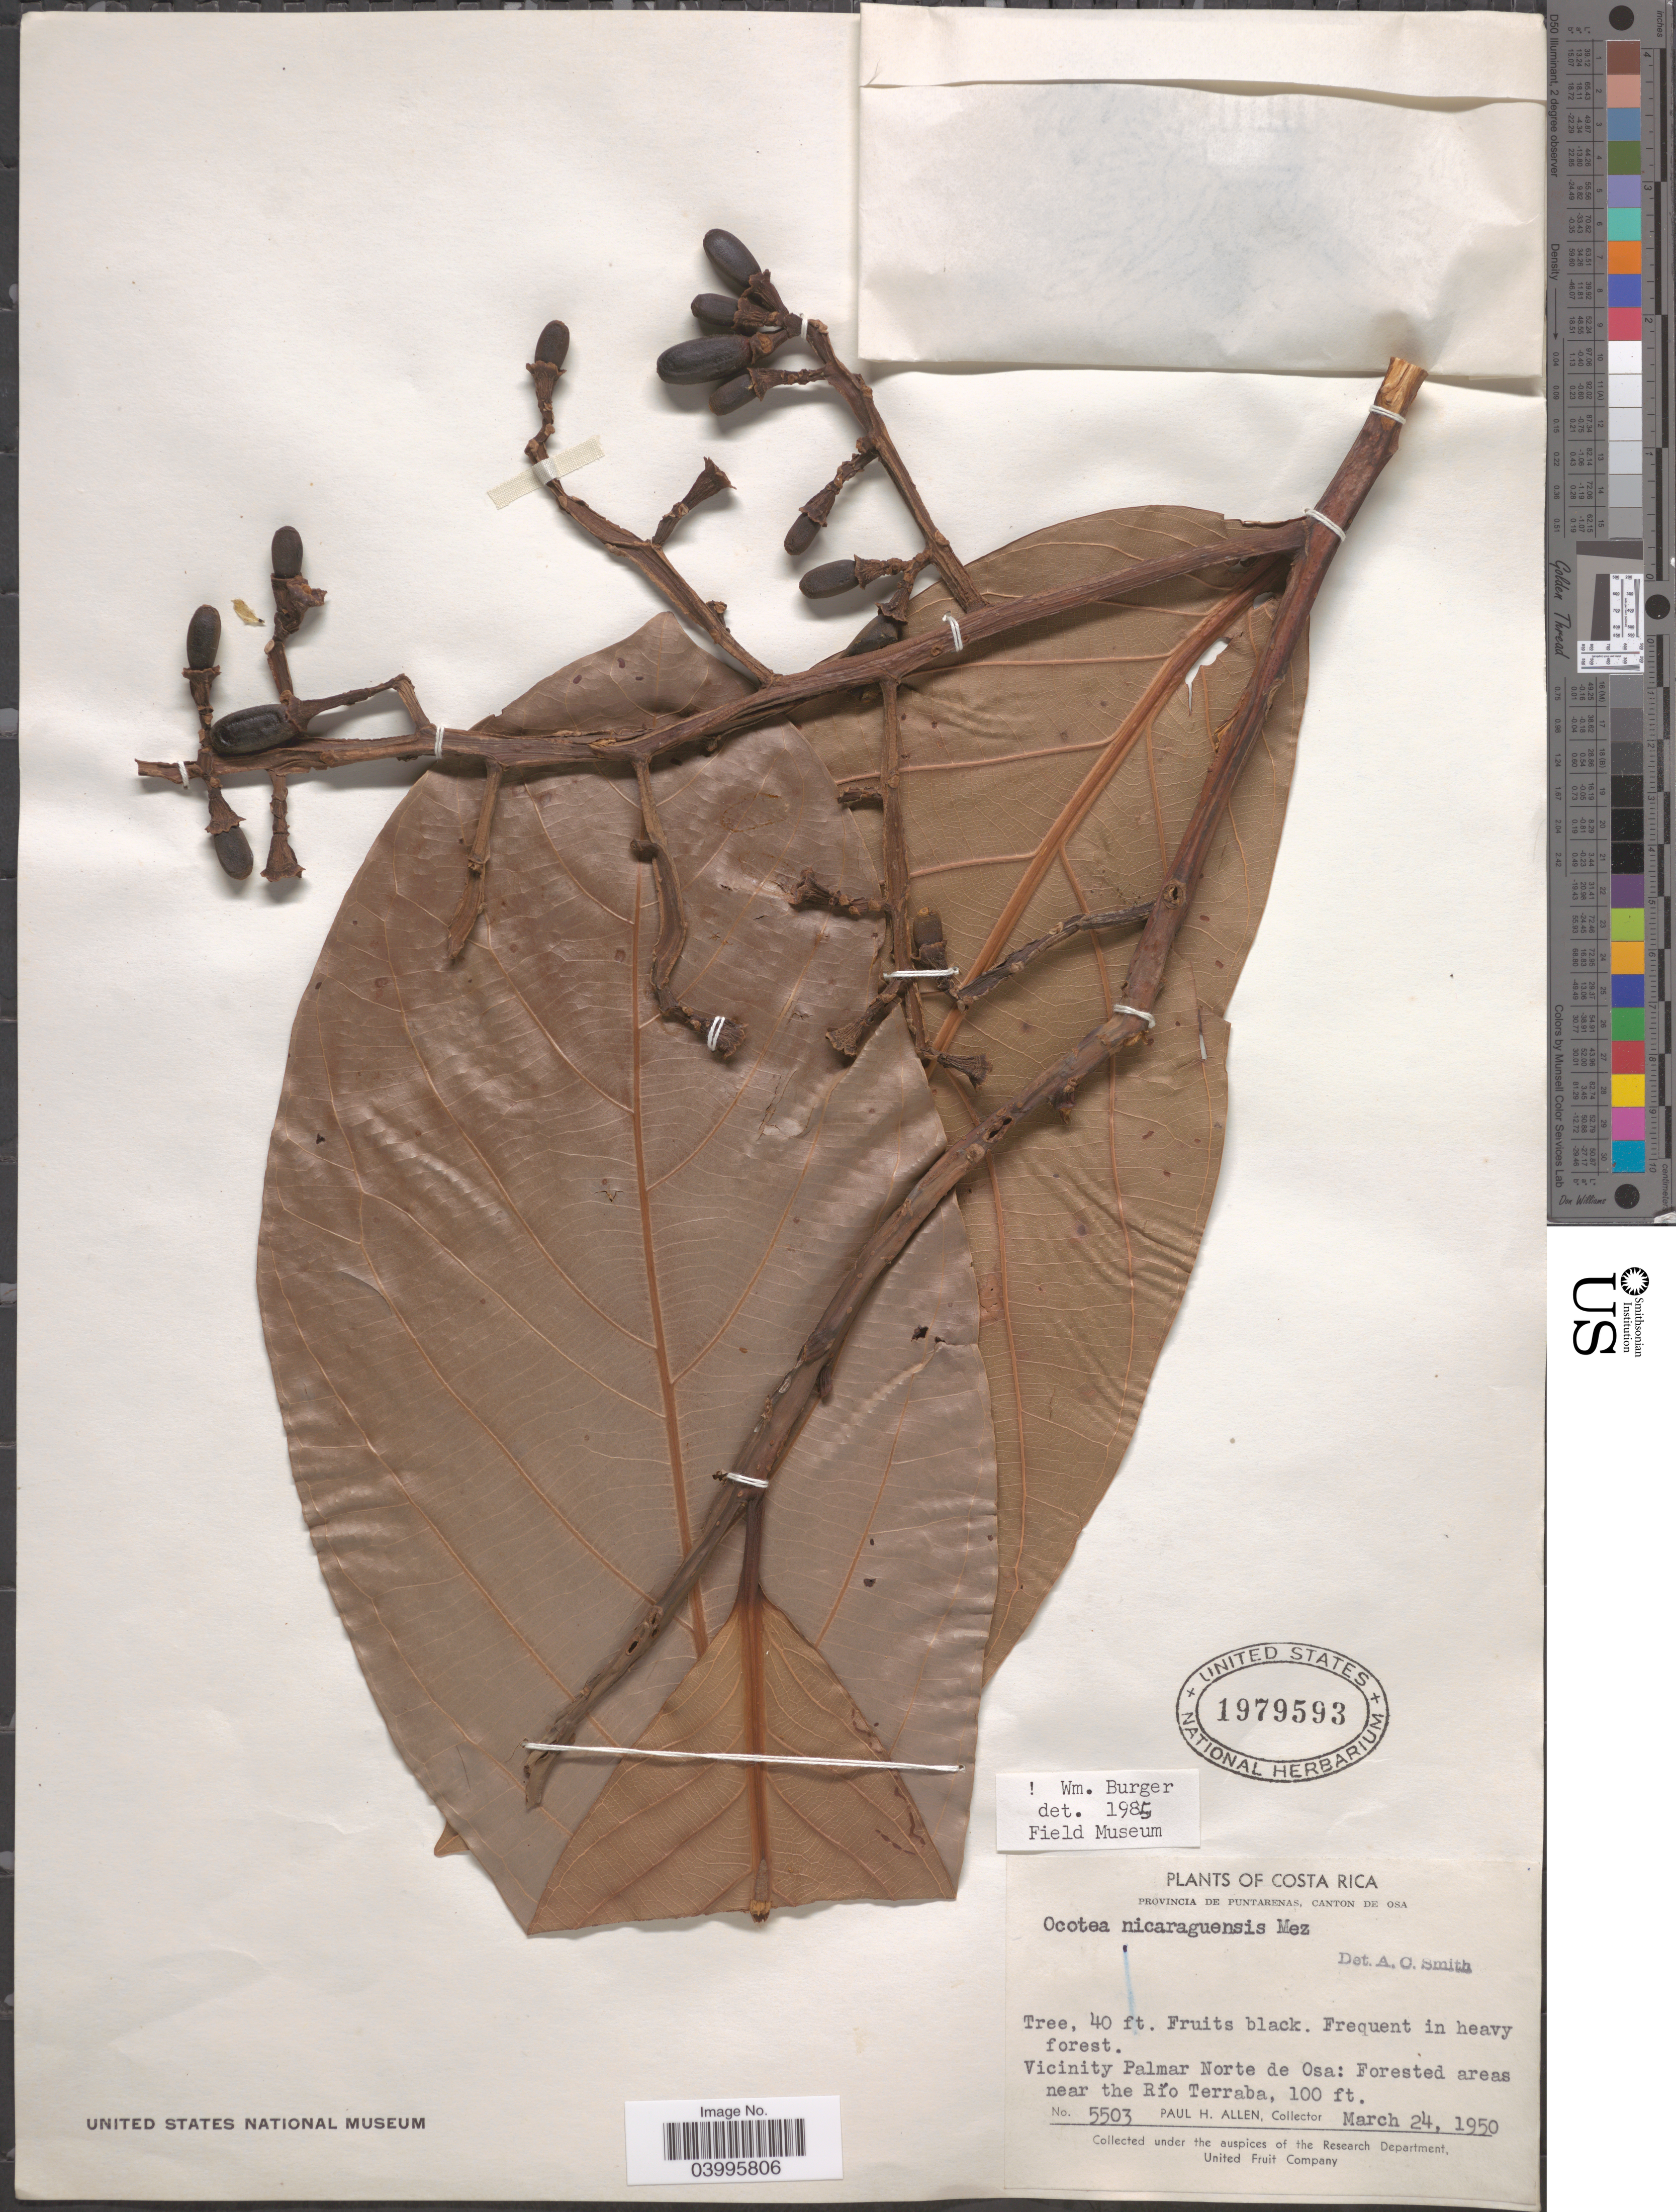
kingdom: Plantae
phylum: Tracheophyta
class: Magnoliopsida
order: Laurales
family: Lauraceae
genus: Ocotea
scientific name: Ocotea nicaraguensis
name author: Mez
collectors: P. H. Allen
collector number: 5503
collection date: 1950-03-24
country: Costa Rica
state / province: Puntarenas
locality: Canton de Osa. Vicinity Palmar Norte de Osa: Forested areas near the Río Terraba.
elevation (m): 30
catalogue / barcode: US 1979593